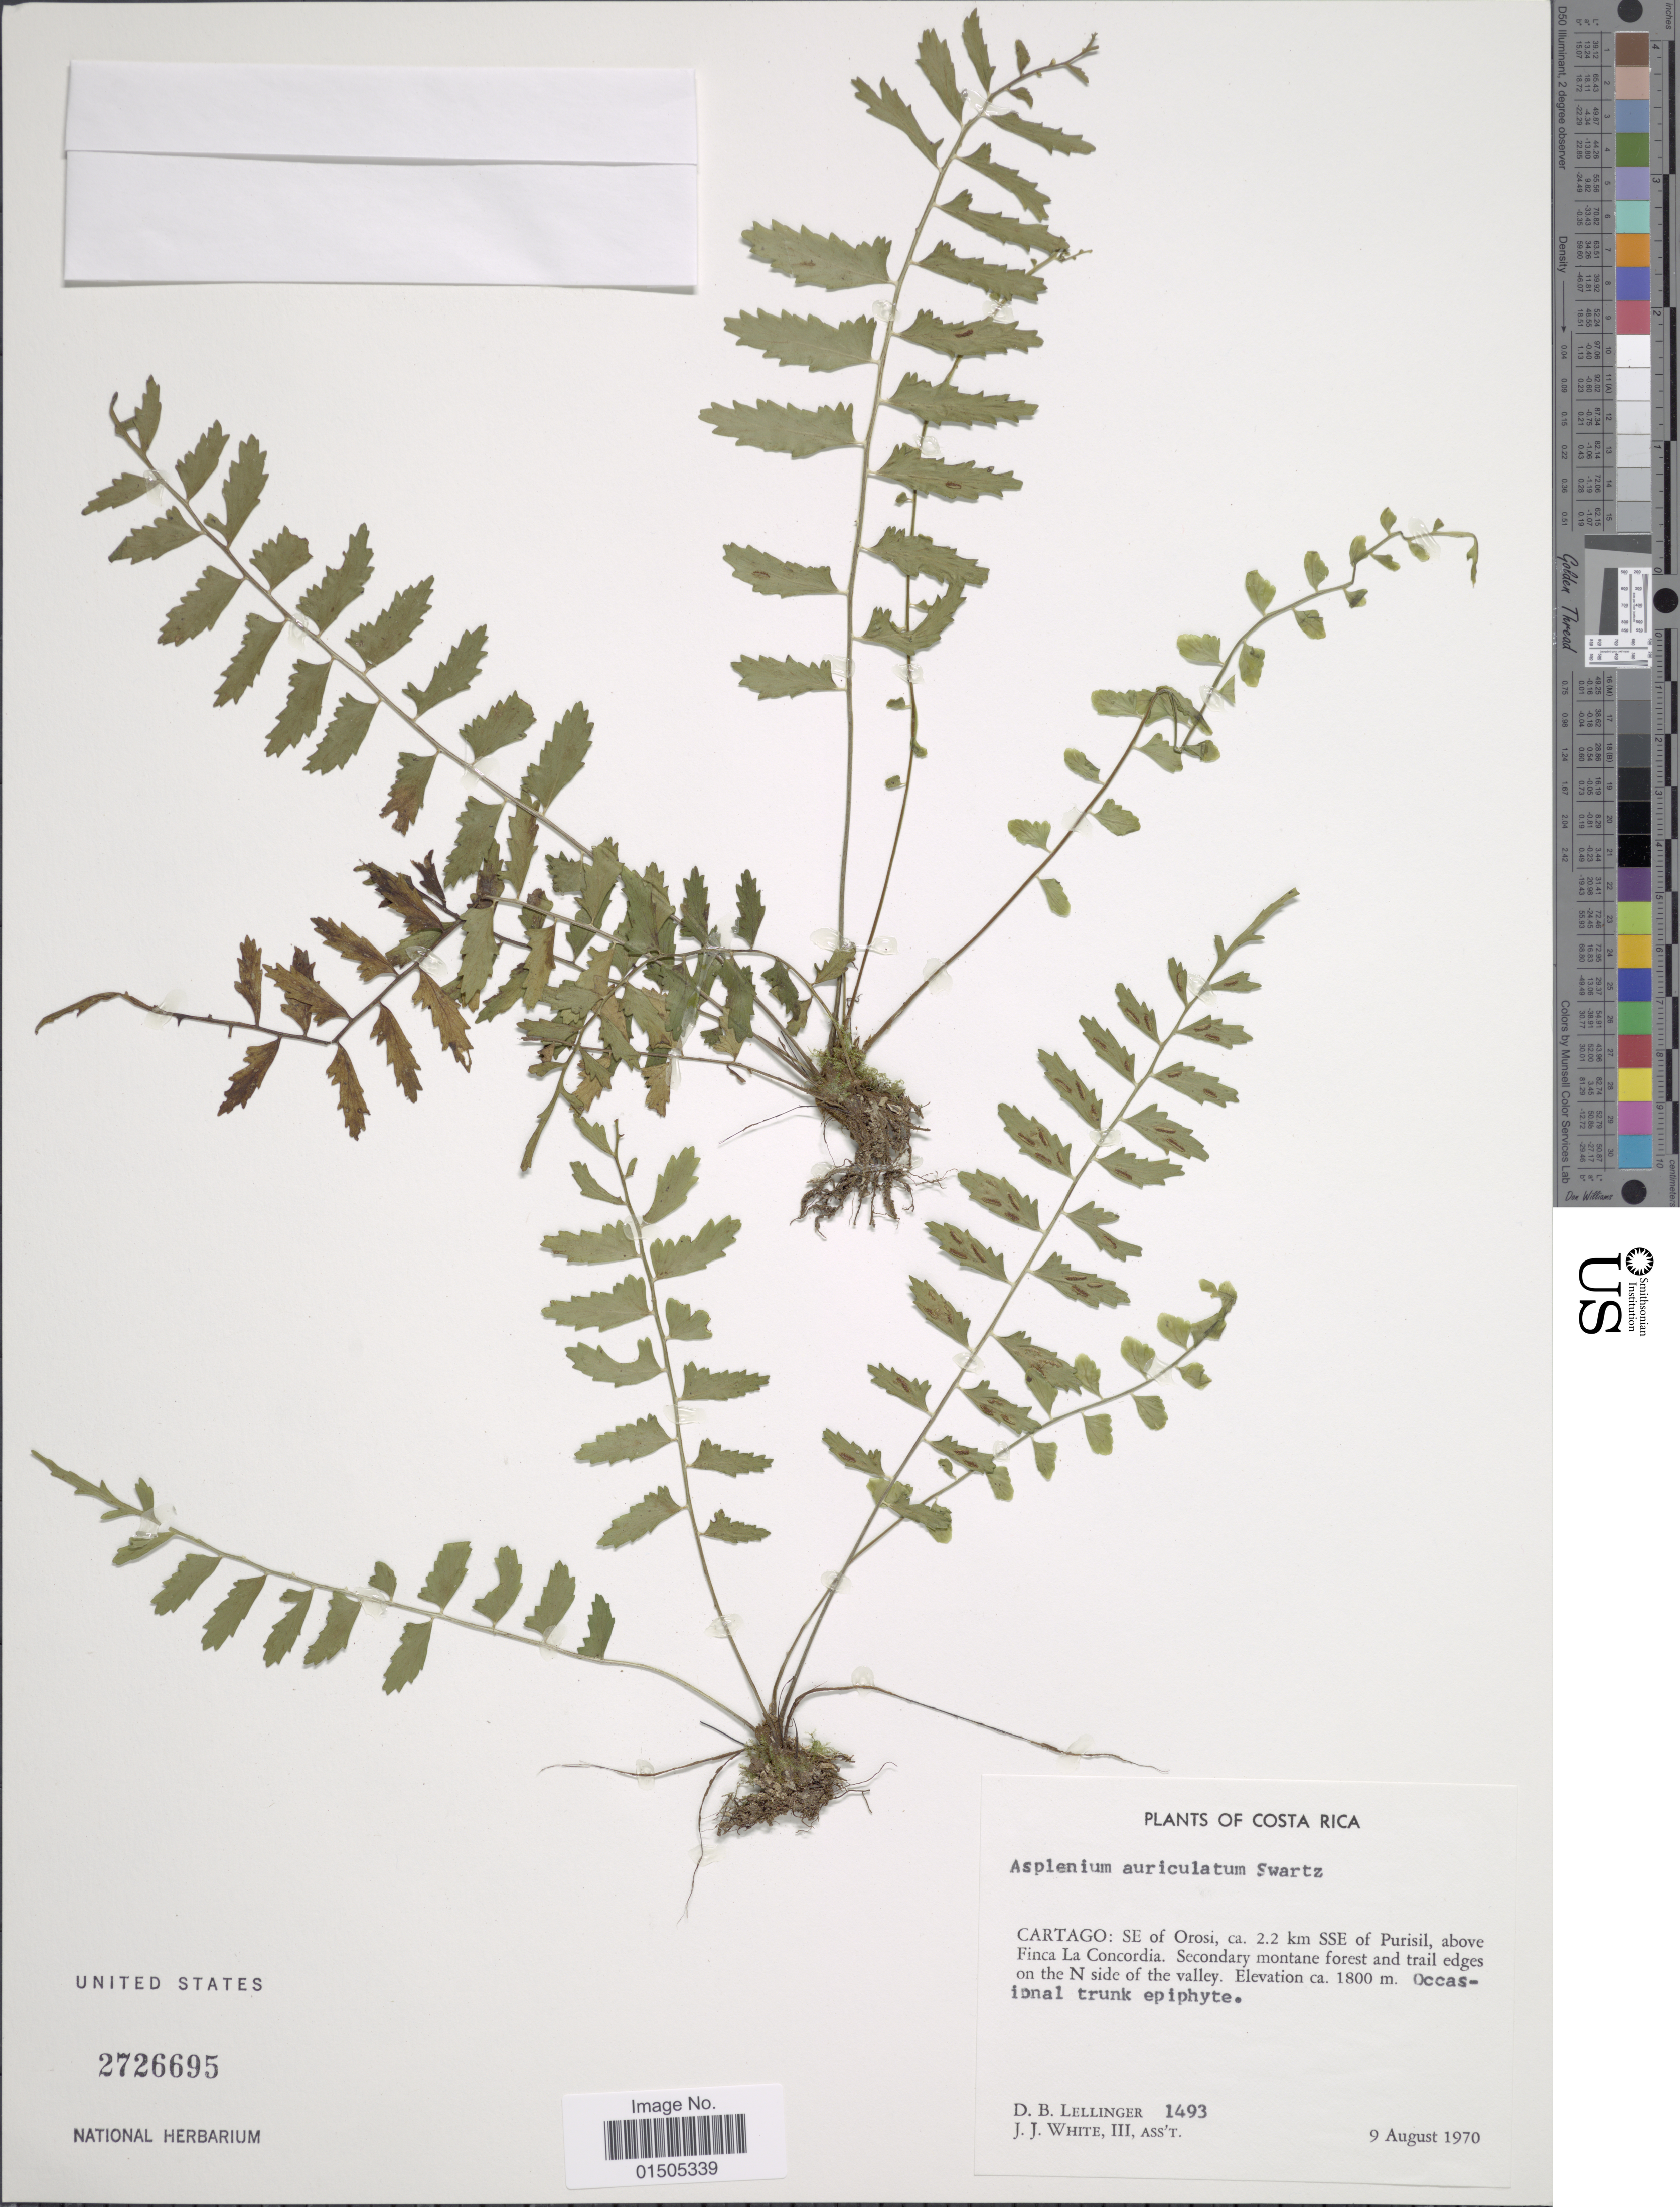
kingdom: Plantae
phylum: Tracheophyta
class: Polypodiopsida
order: Polypodiales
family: Aspleniaceae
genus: Asplenium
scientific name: Asplenium auriculatum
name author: Sw.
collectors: D. B. Lellinger & J. J. White III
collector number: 1493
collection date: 1970-08-09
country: Costa Rica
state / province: Cartago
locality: SE of Orosi, ca. 2.2 km SSE of Purisil, above Finca La Concordia. Secondary montane forest and trail edges on the N side of the valley.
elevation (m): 1800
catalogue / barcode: US 2726695